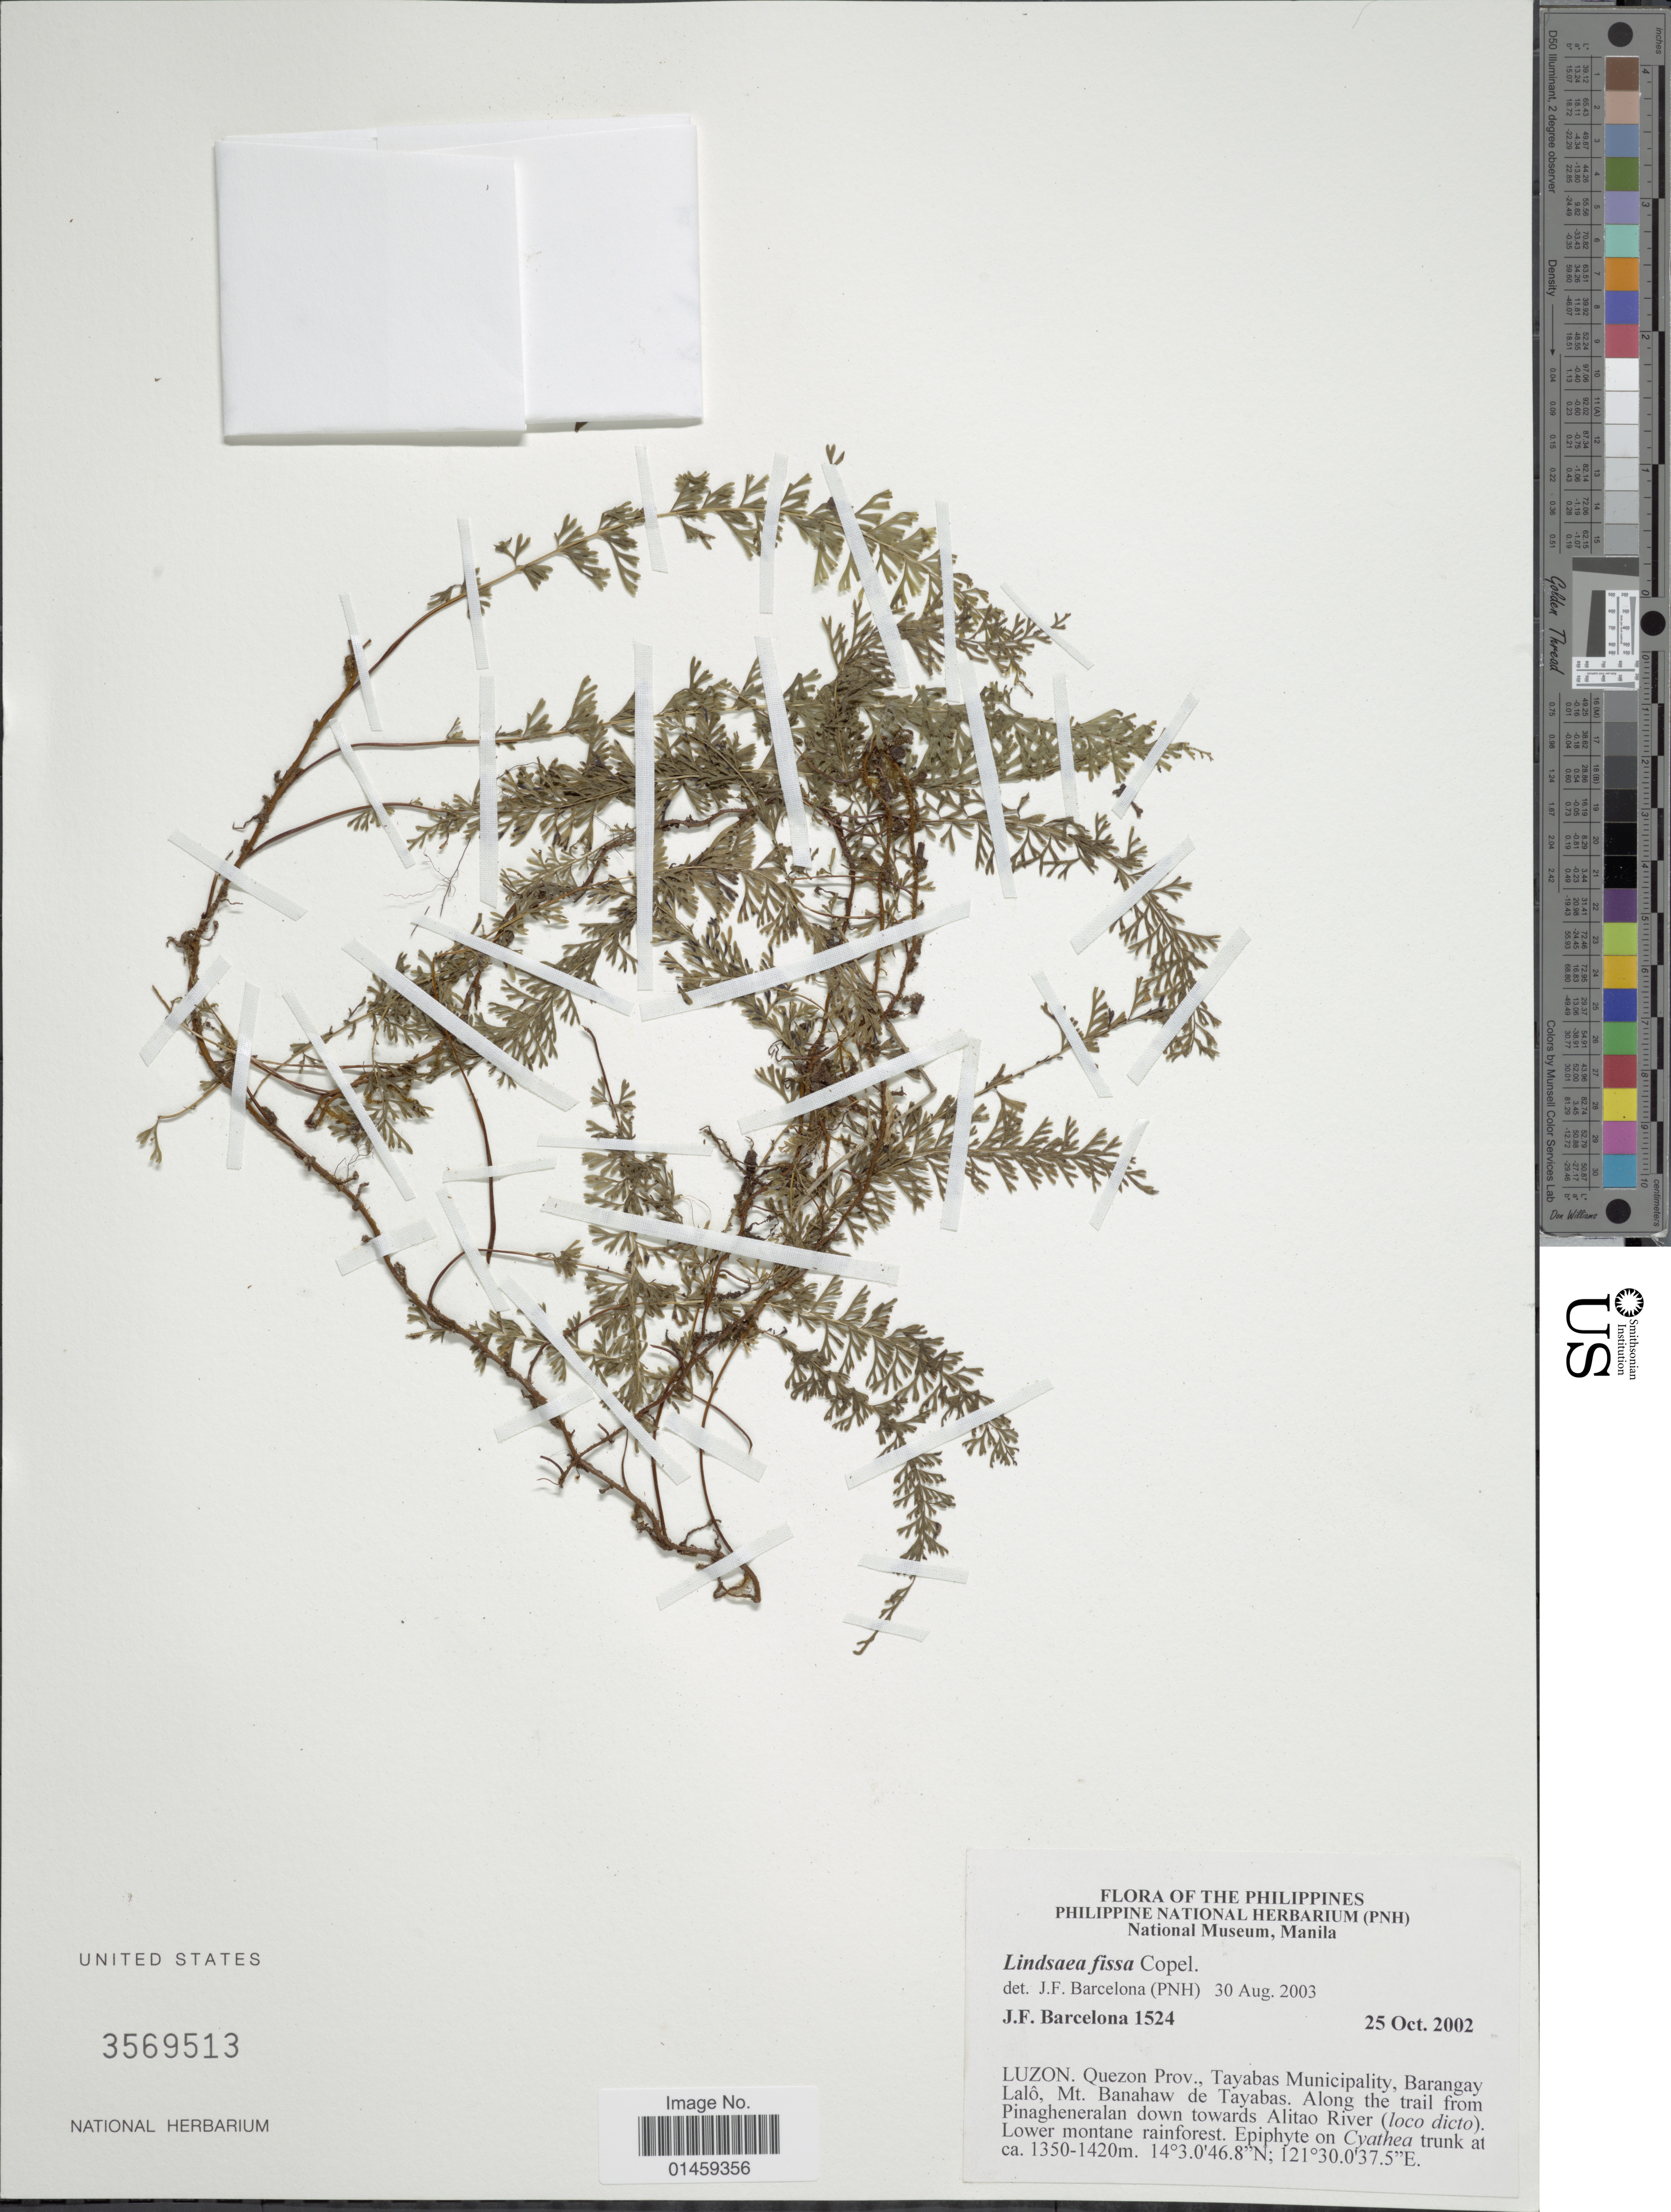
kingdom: Plantae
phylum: Tracheophyta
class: Polypodiopsida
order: Polypodiales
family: Lindsaeaceae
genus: Lindsaea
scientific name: Lindsaea fissa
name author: Copel.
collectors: J. F. Barcelona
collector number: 1524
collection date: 2002-10-25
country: Philippines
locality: Luzon. Quezon Prov., Tayabas Municipality, Barangay Lalo, Mt. Banahaw de Tayabas. Along the trail from Pinagheralan down towards Alitao River.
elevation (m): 1350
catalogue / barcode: US 3569513